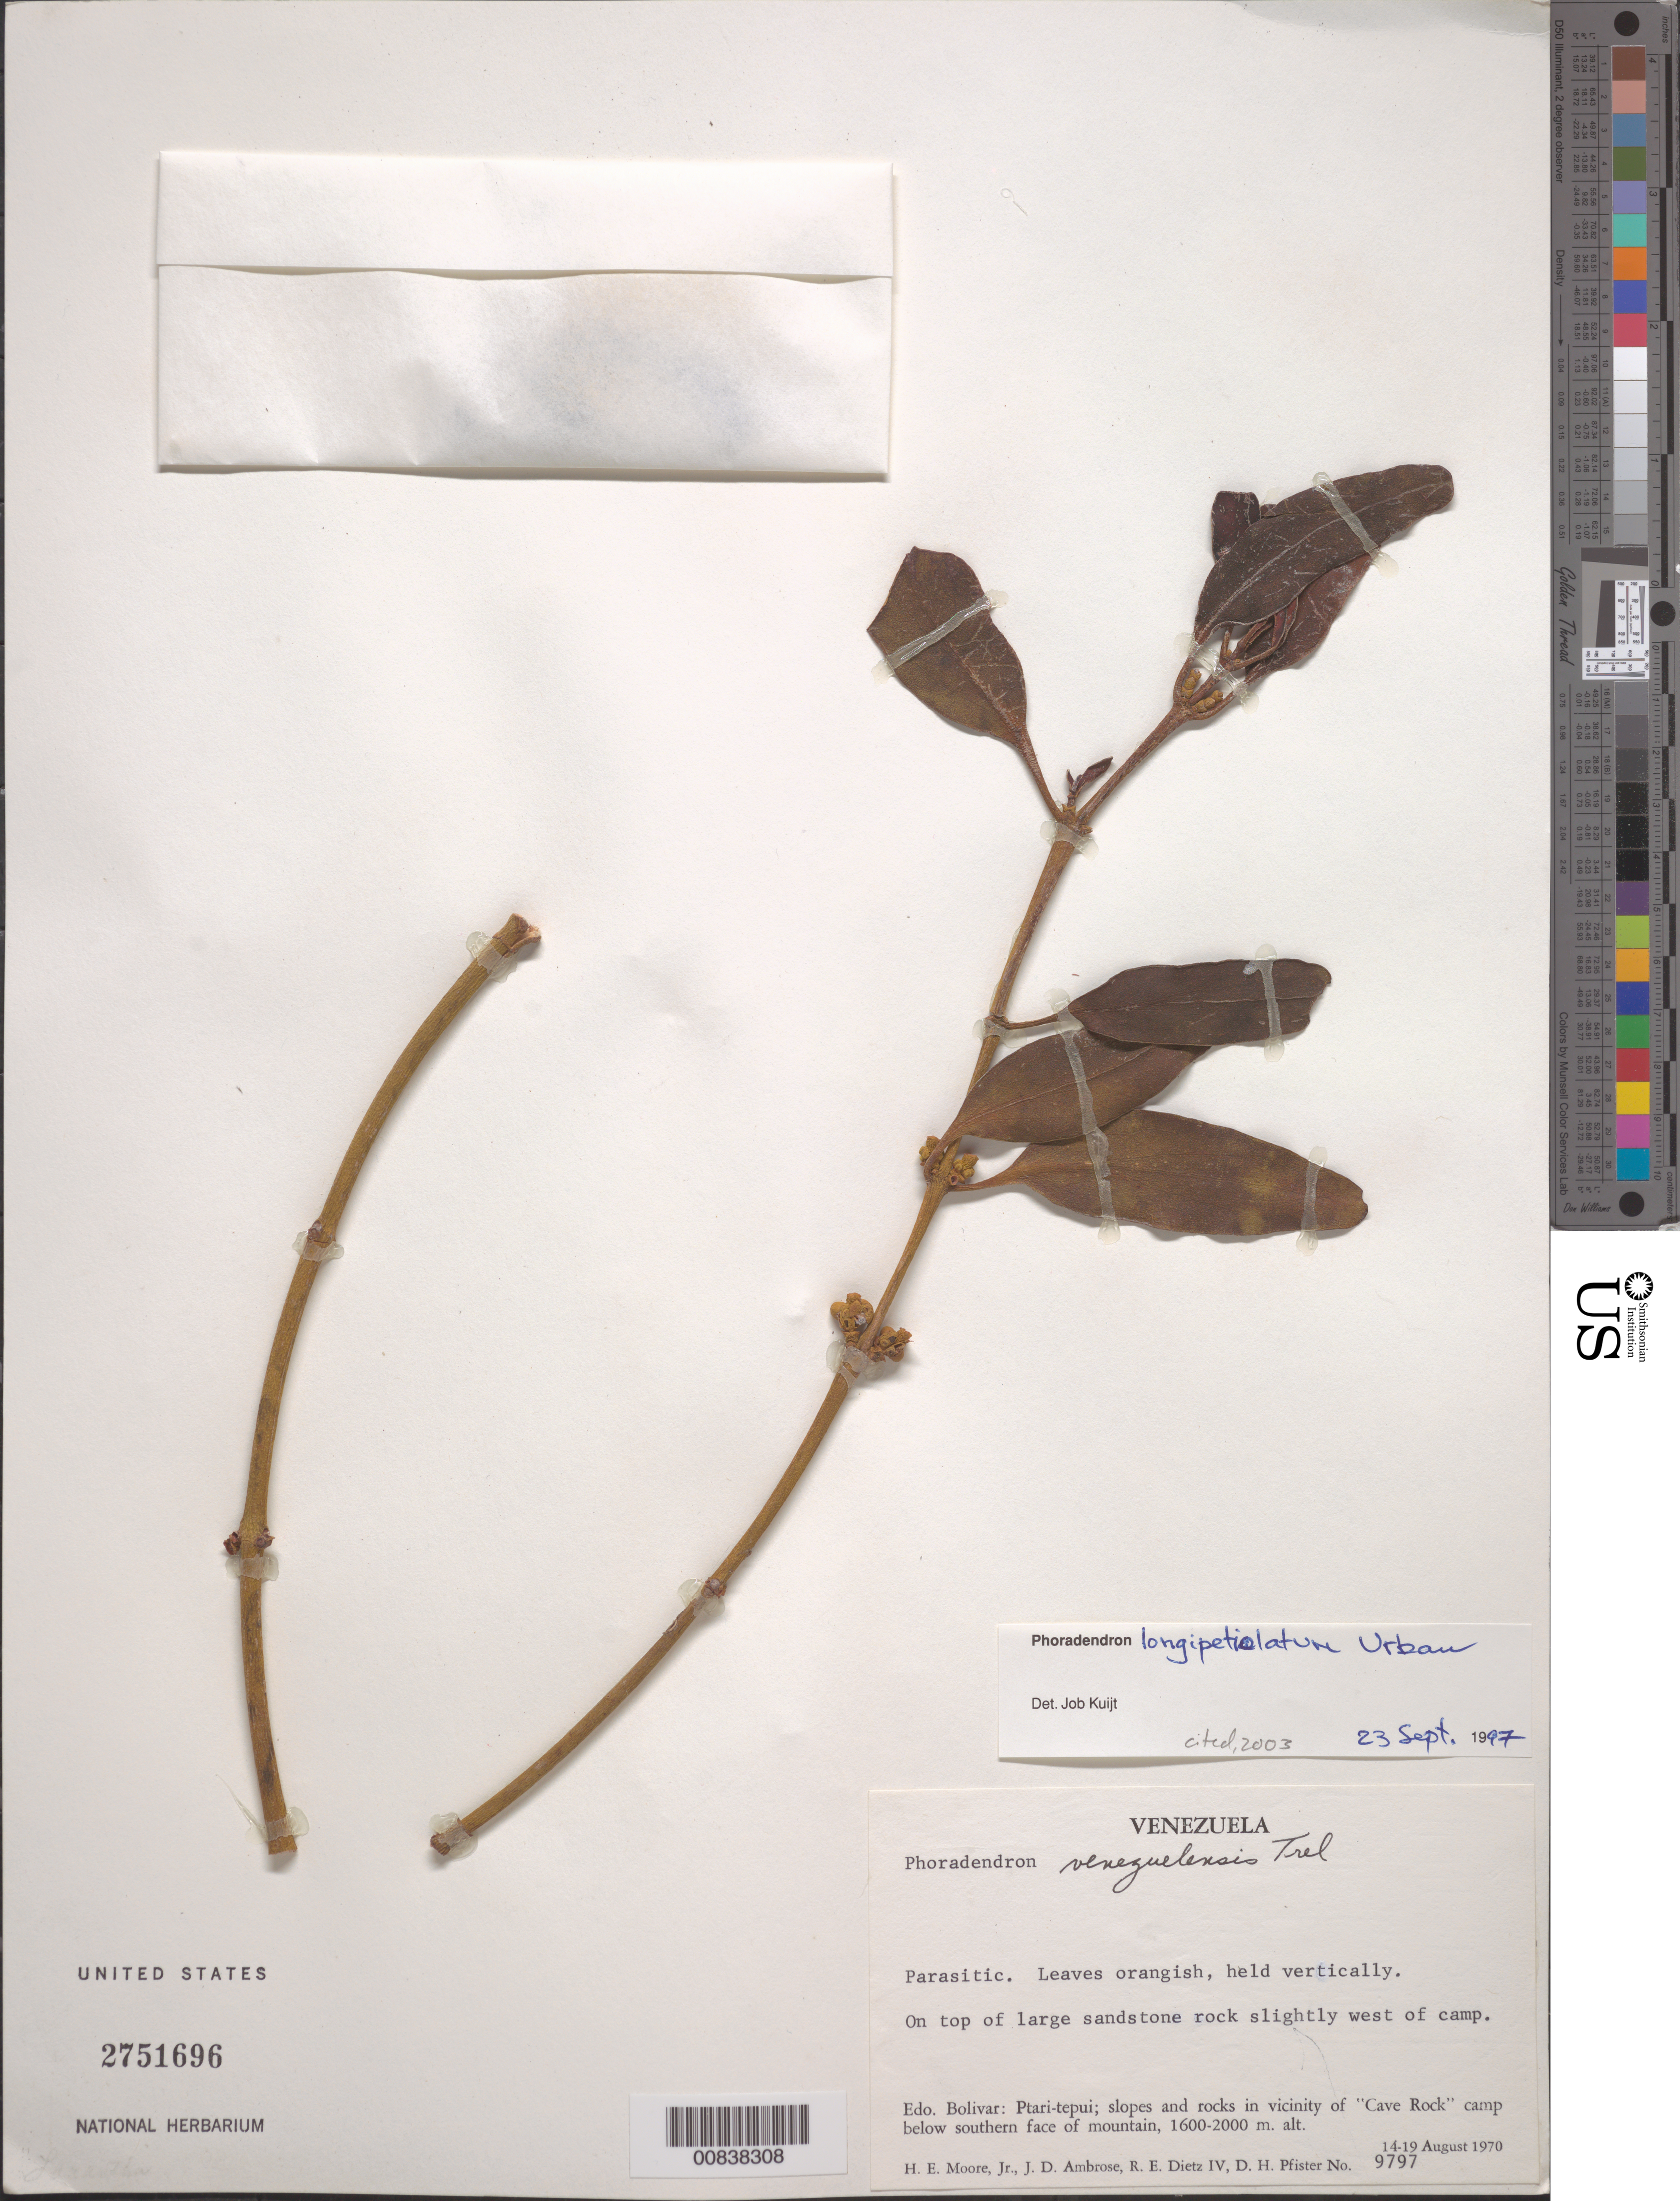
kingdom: Plantae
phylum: Tracheophyta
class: Magnoliopsida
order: Santalales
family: Viscaceae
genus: Phoradendron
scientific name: Phoradendron longipetiolatum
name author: Urb.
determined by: Kuijt, Job, (CANADA)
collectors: H. E. Moore, J. D. Ambrose, R. Dietz & D. H. Pfister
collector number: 9797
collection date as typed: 14-Aug-70 to 19-Aug-70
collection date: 1970-08-14/1970-08-19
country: Venezuela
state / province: Bolívar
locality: Ptari-tepuí, vicinity of "Cave Rock" camp below southern face of mountain, slightly west of camp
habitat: On top of large sandstone rock; slopes and rocks below southern face of mountain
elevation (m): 1600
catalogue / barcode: US 2751696